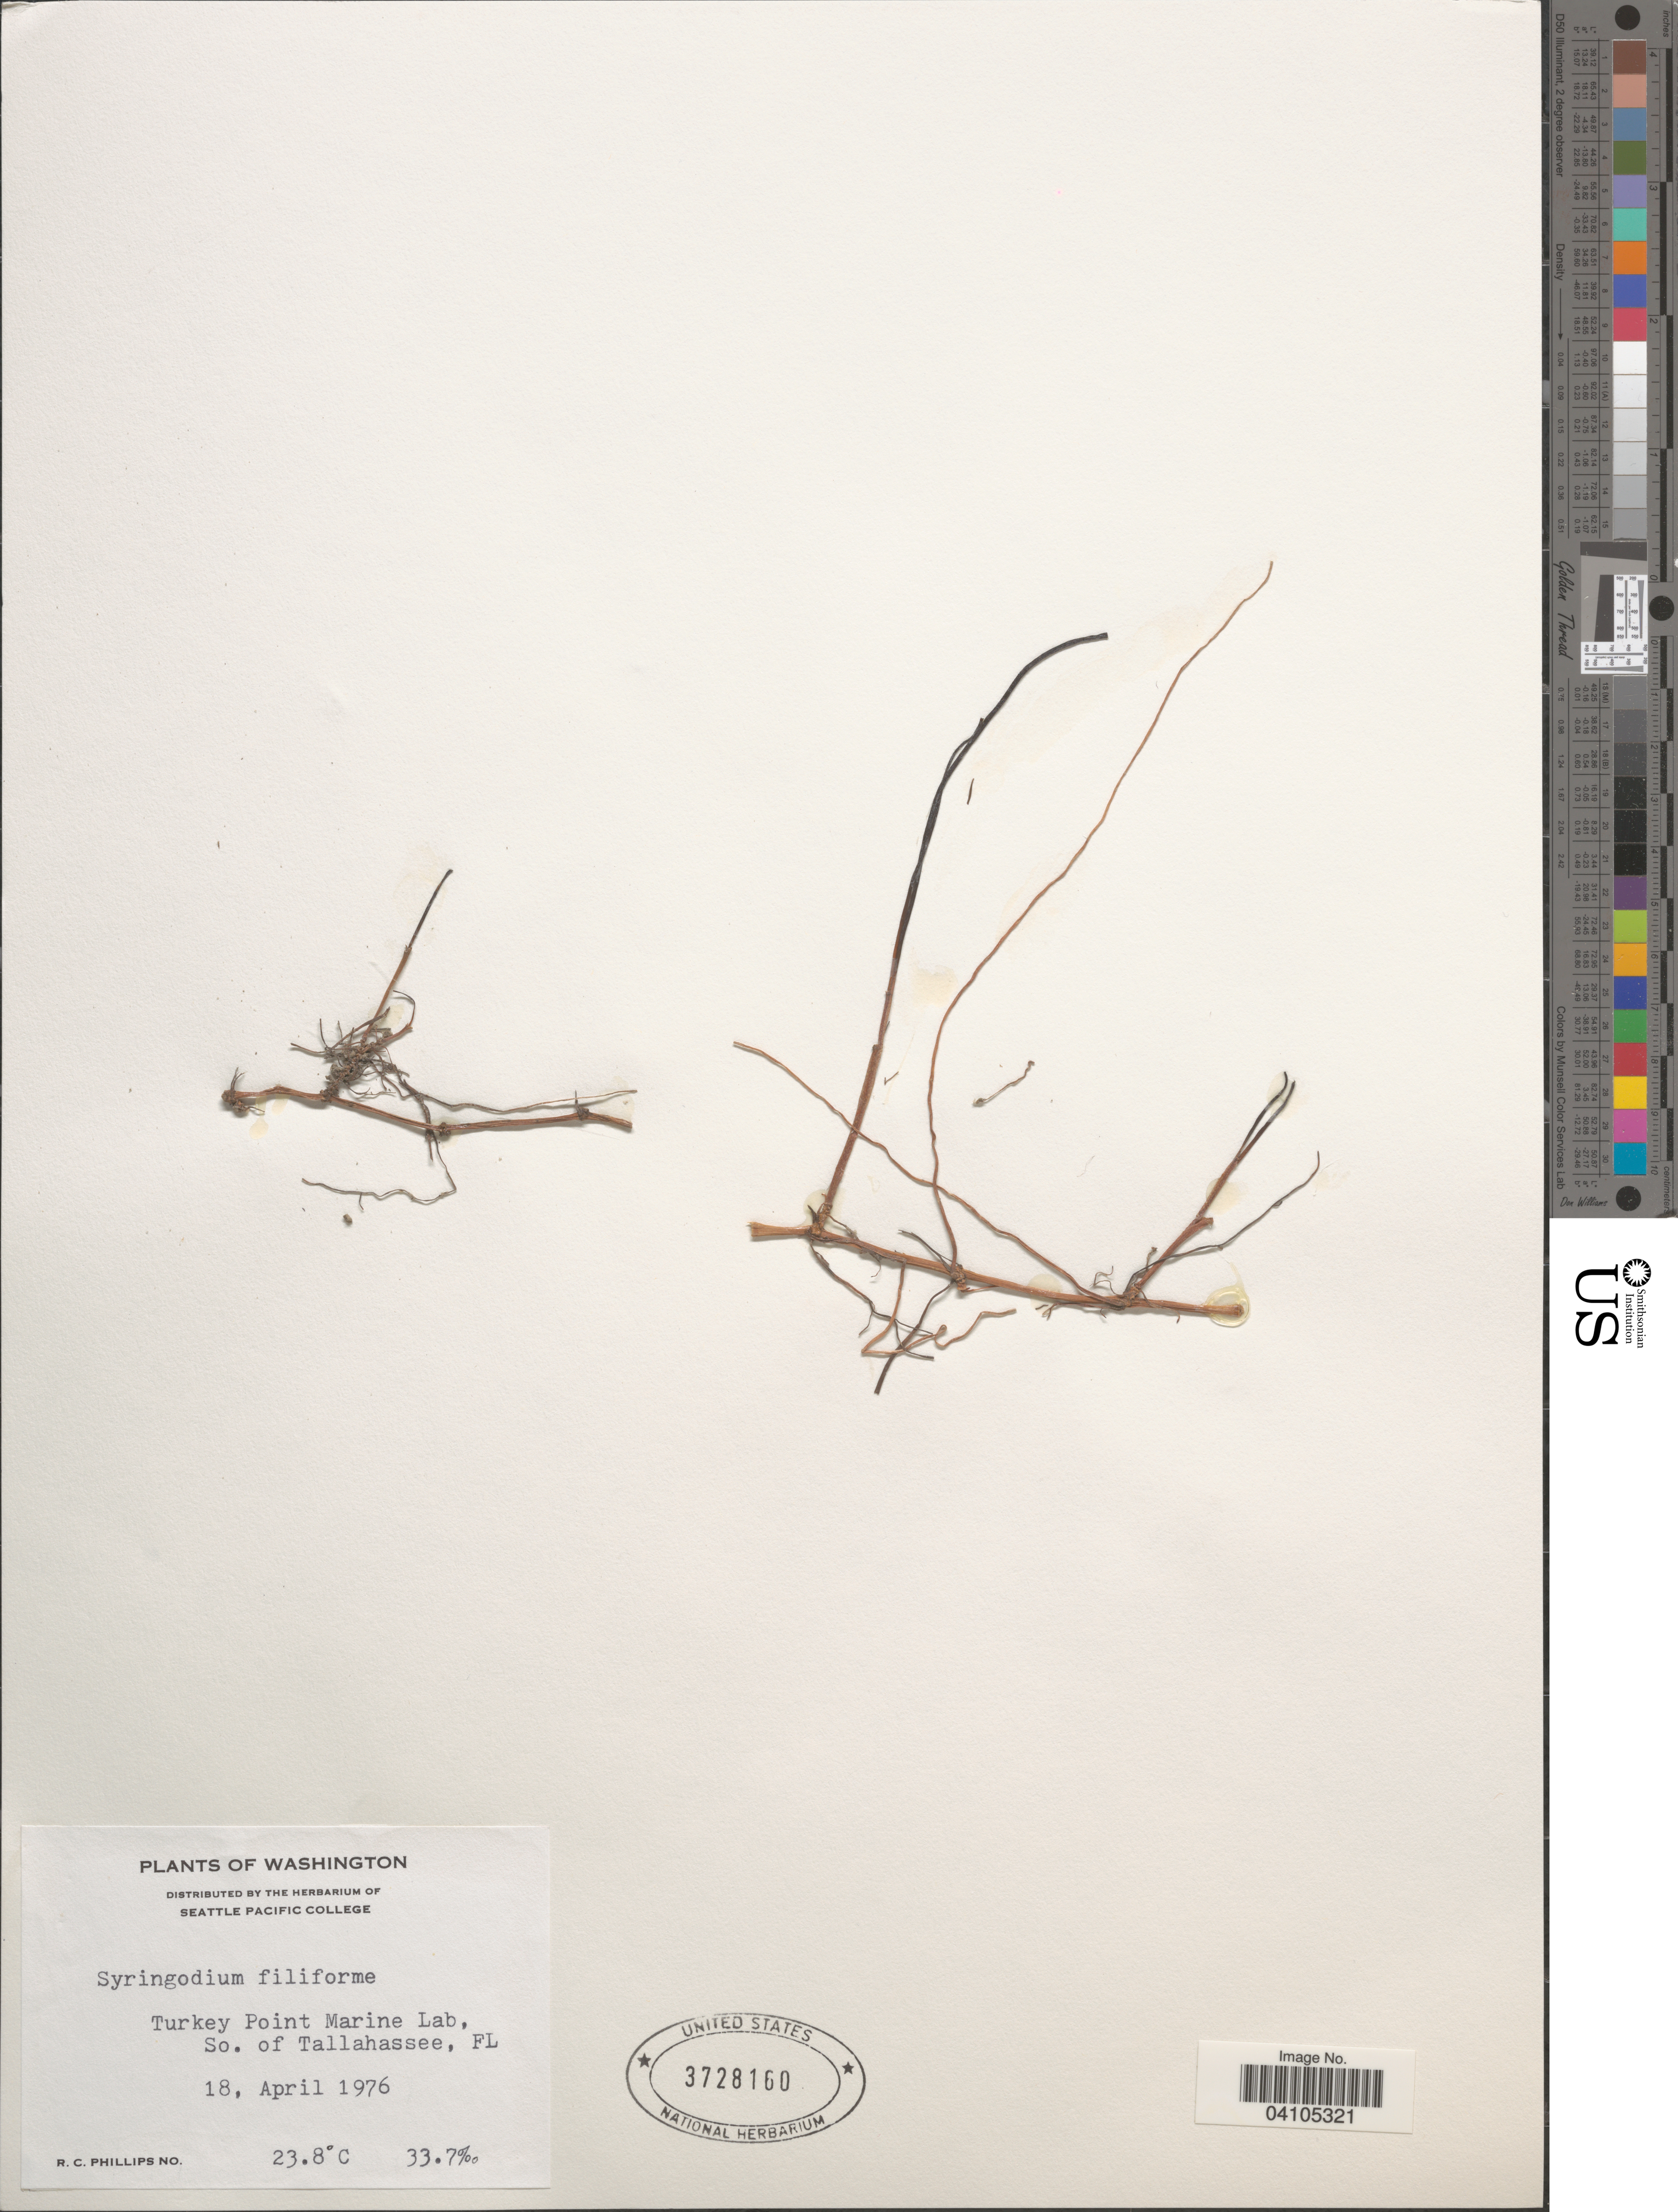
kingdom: Plantae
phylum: Tracheophyta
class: Liliopsida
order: Alismatales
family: Cymodoceaceae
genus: Syringodium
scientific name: Syringodium filiforme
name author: Kütz.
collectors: R. C. Phillips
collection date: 1976-04-18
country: United States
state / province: Florida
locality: Turkey Point Marine Lab, So. of Tallahassee.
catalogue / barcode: US 3728160